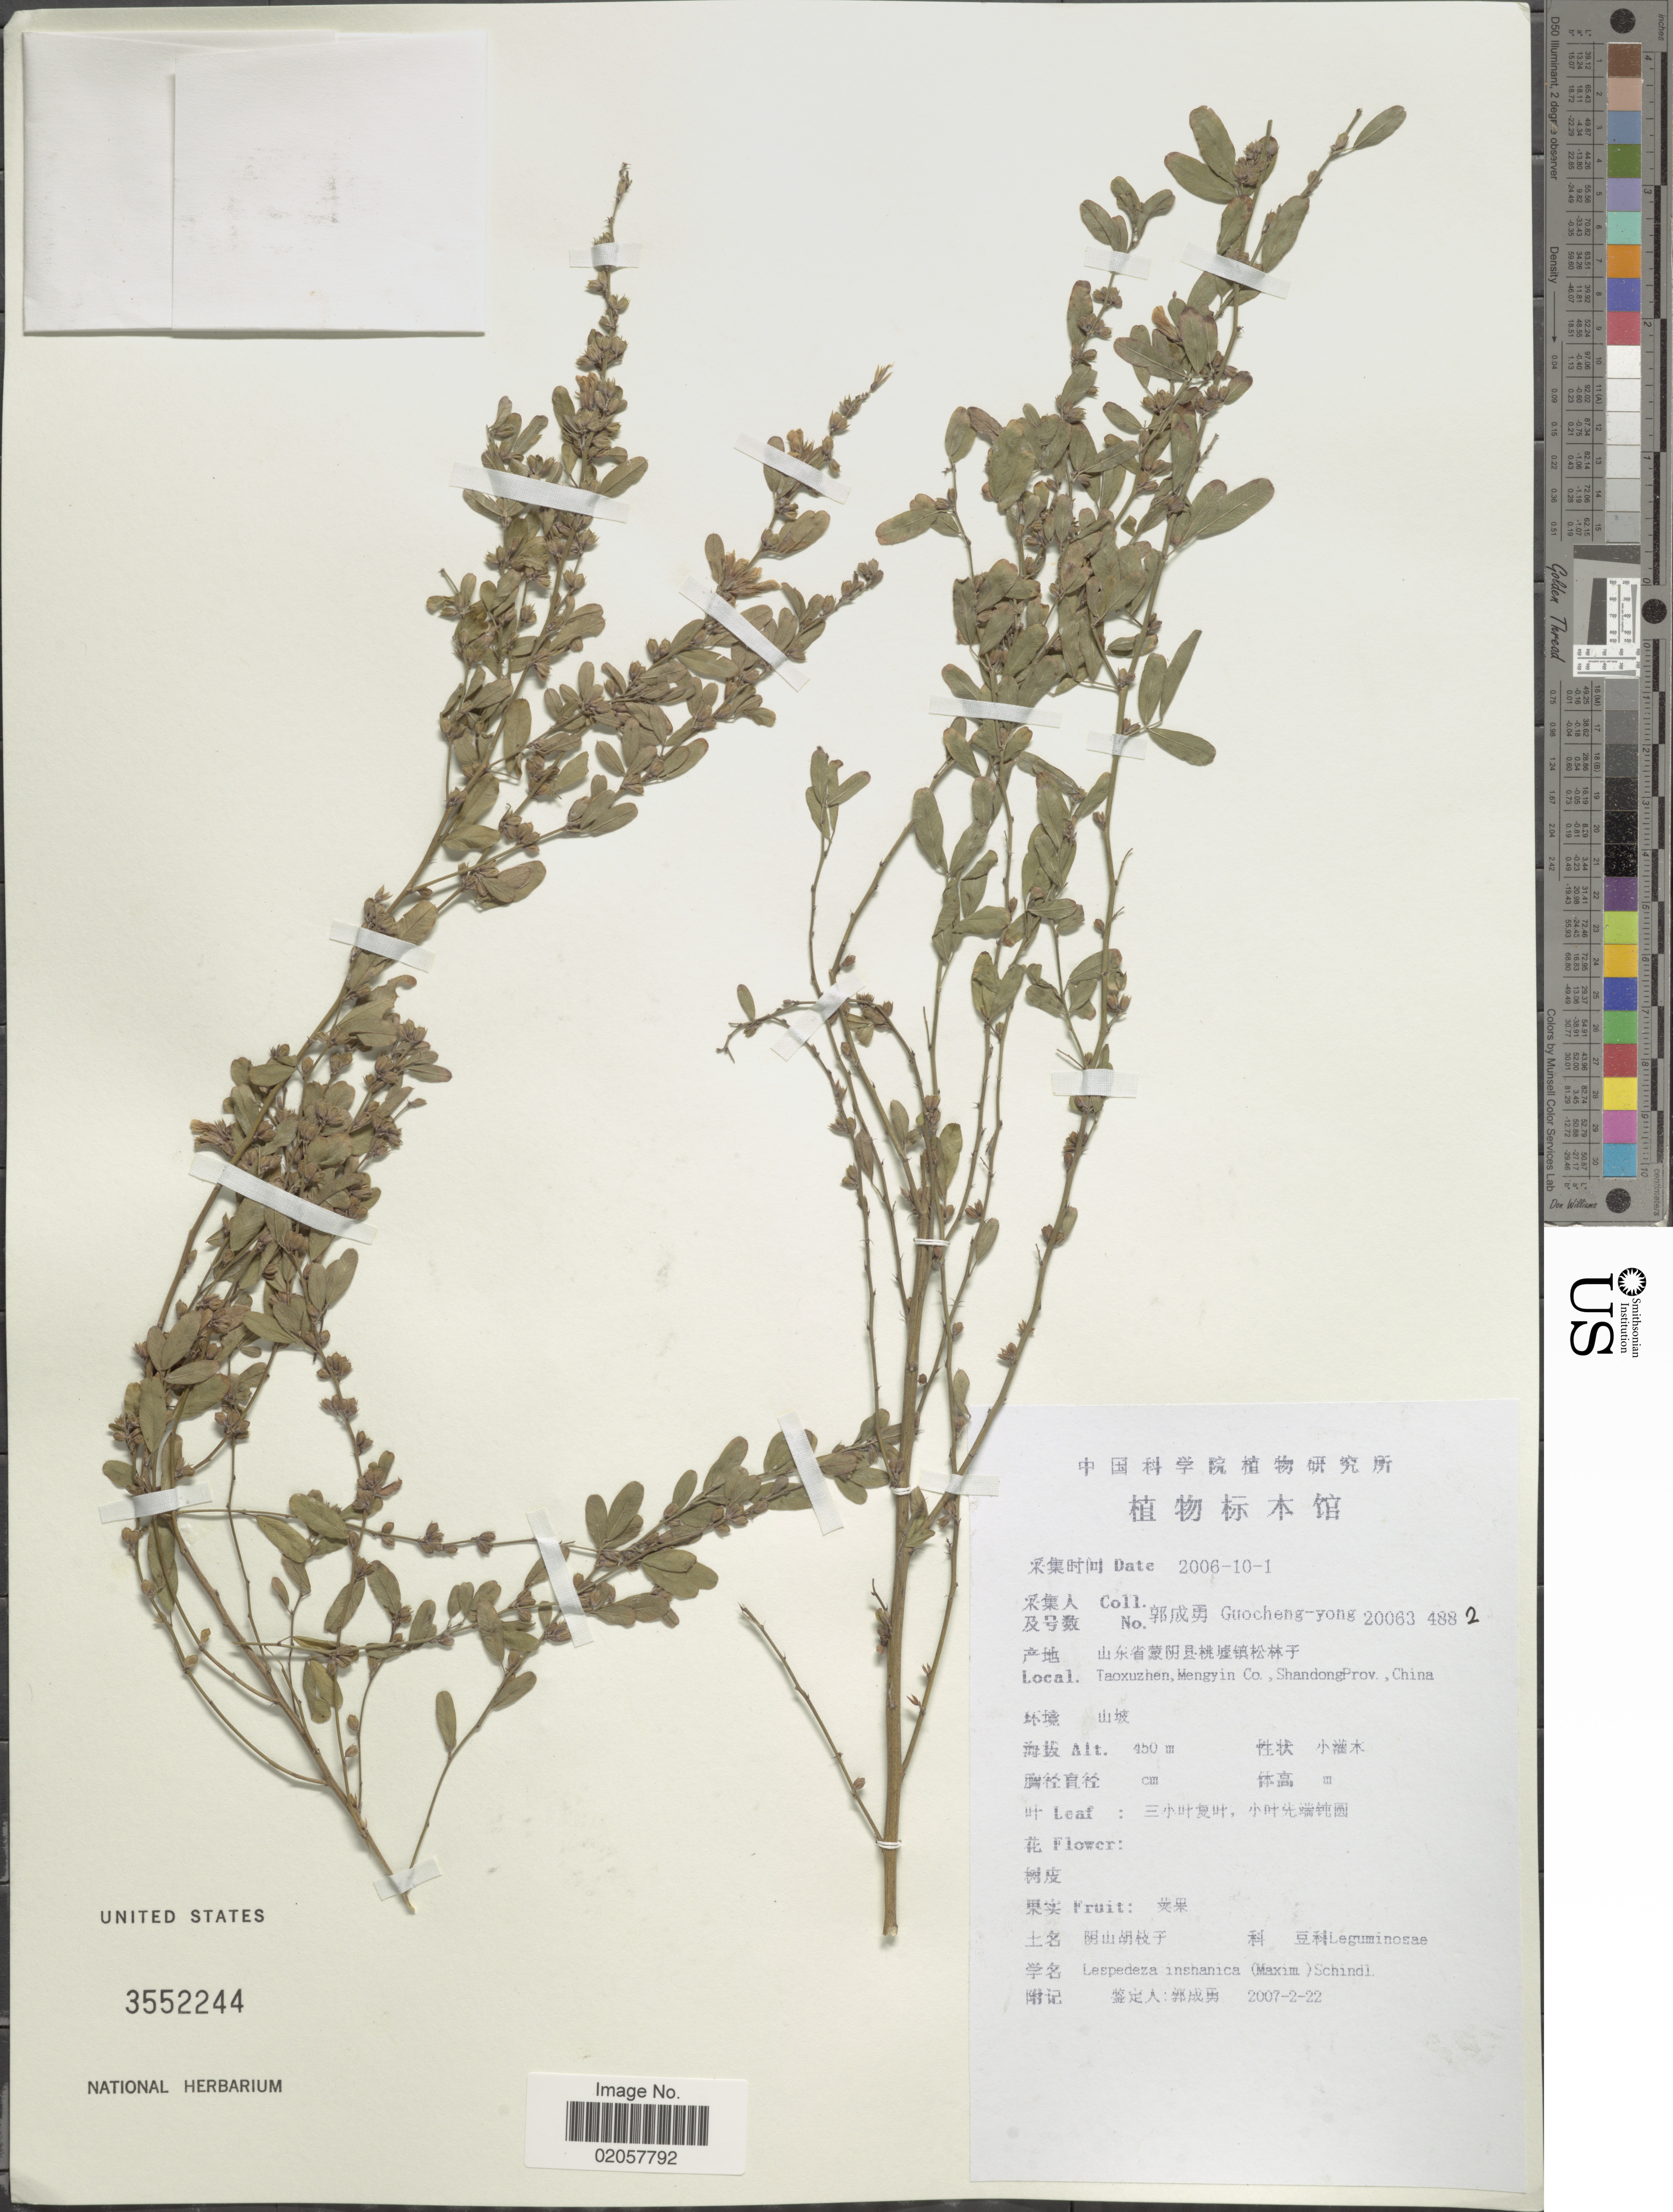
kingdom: Plantae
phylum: Tracheophyta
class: Magnoliopsida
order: Fabales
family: Fabaceae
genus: Lespedeza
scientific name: Lespedeza inschanica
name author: (Maxim.) Schindl.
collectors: Guo cheng-yong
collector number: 20063-488-2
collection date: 2006-10-01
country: China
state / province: Shandong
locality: Taoxuzhen, Mengyin Co.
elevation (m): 450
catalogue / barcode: US 3552244